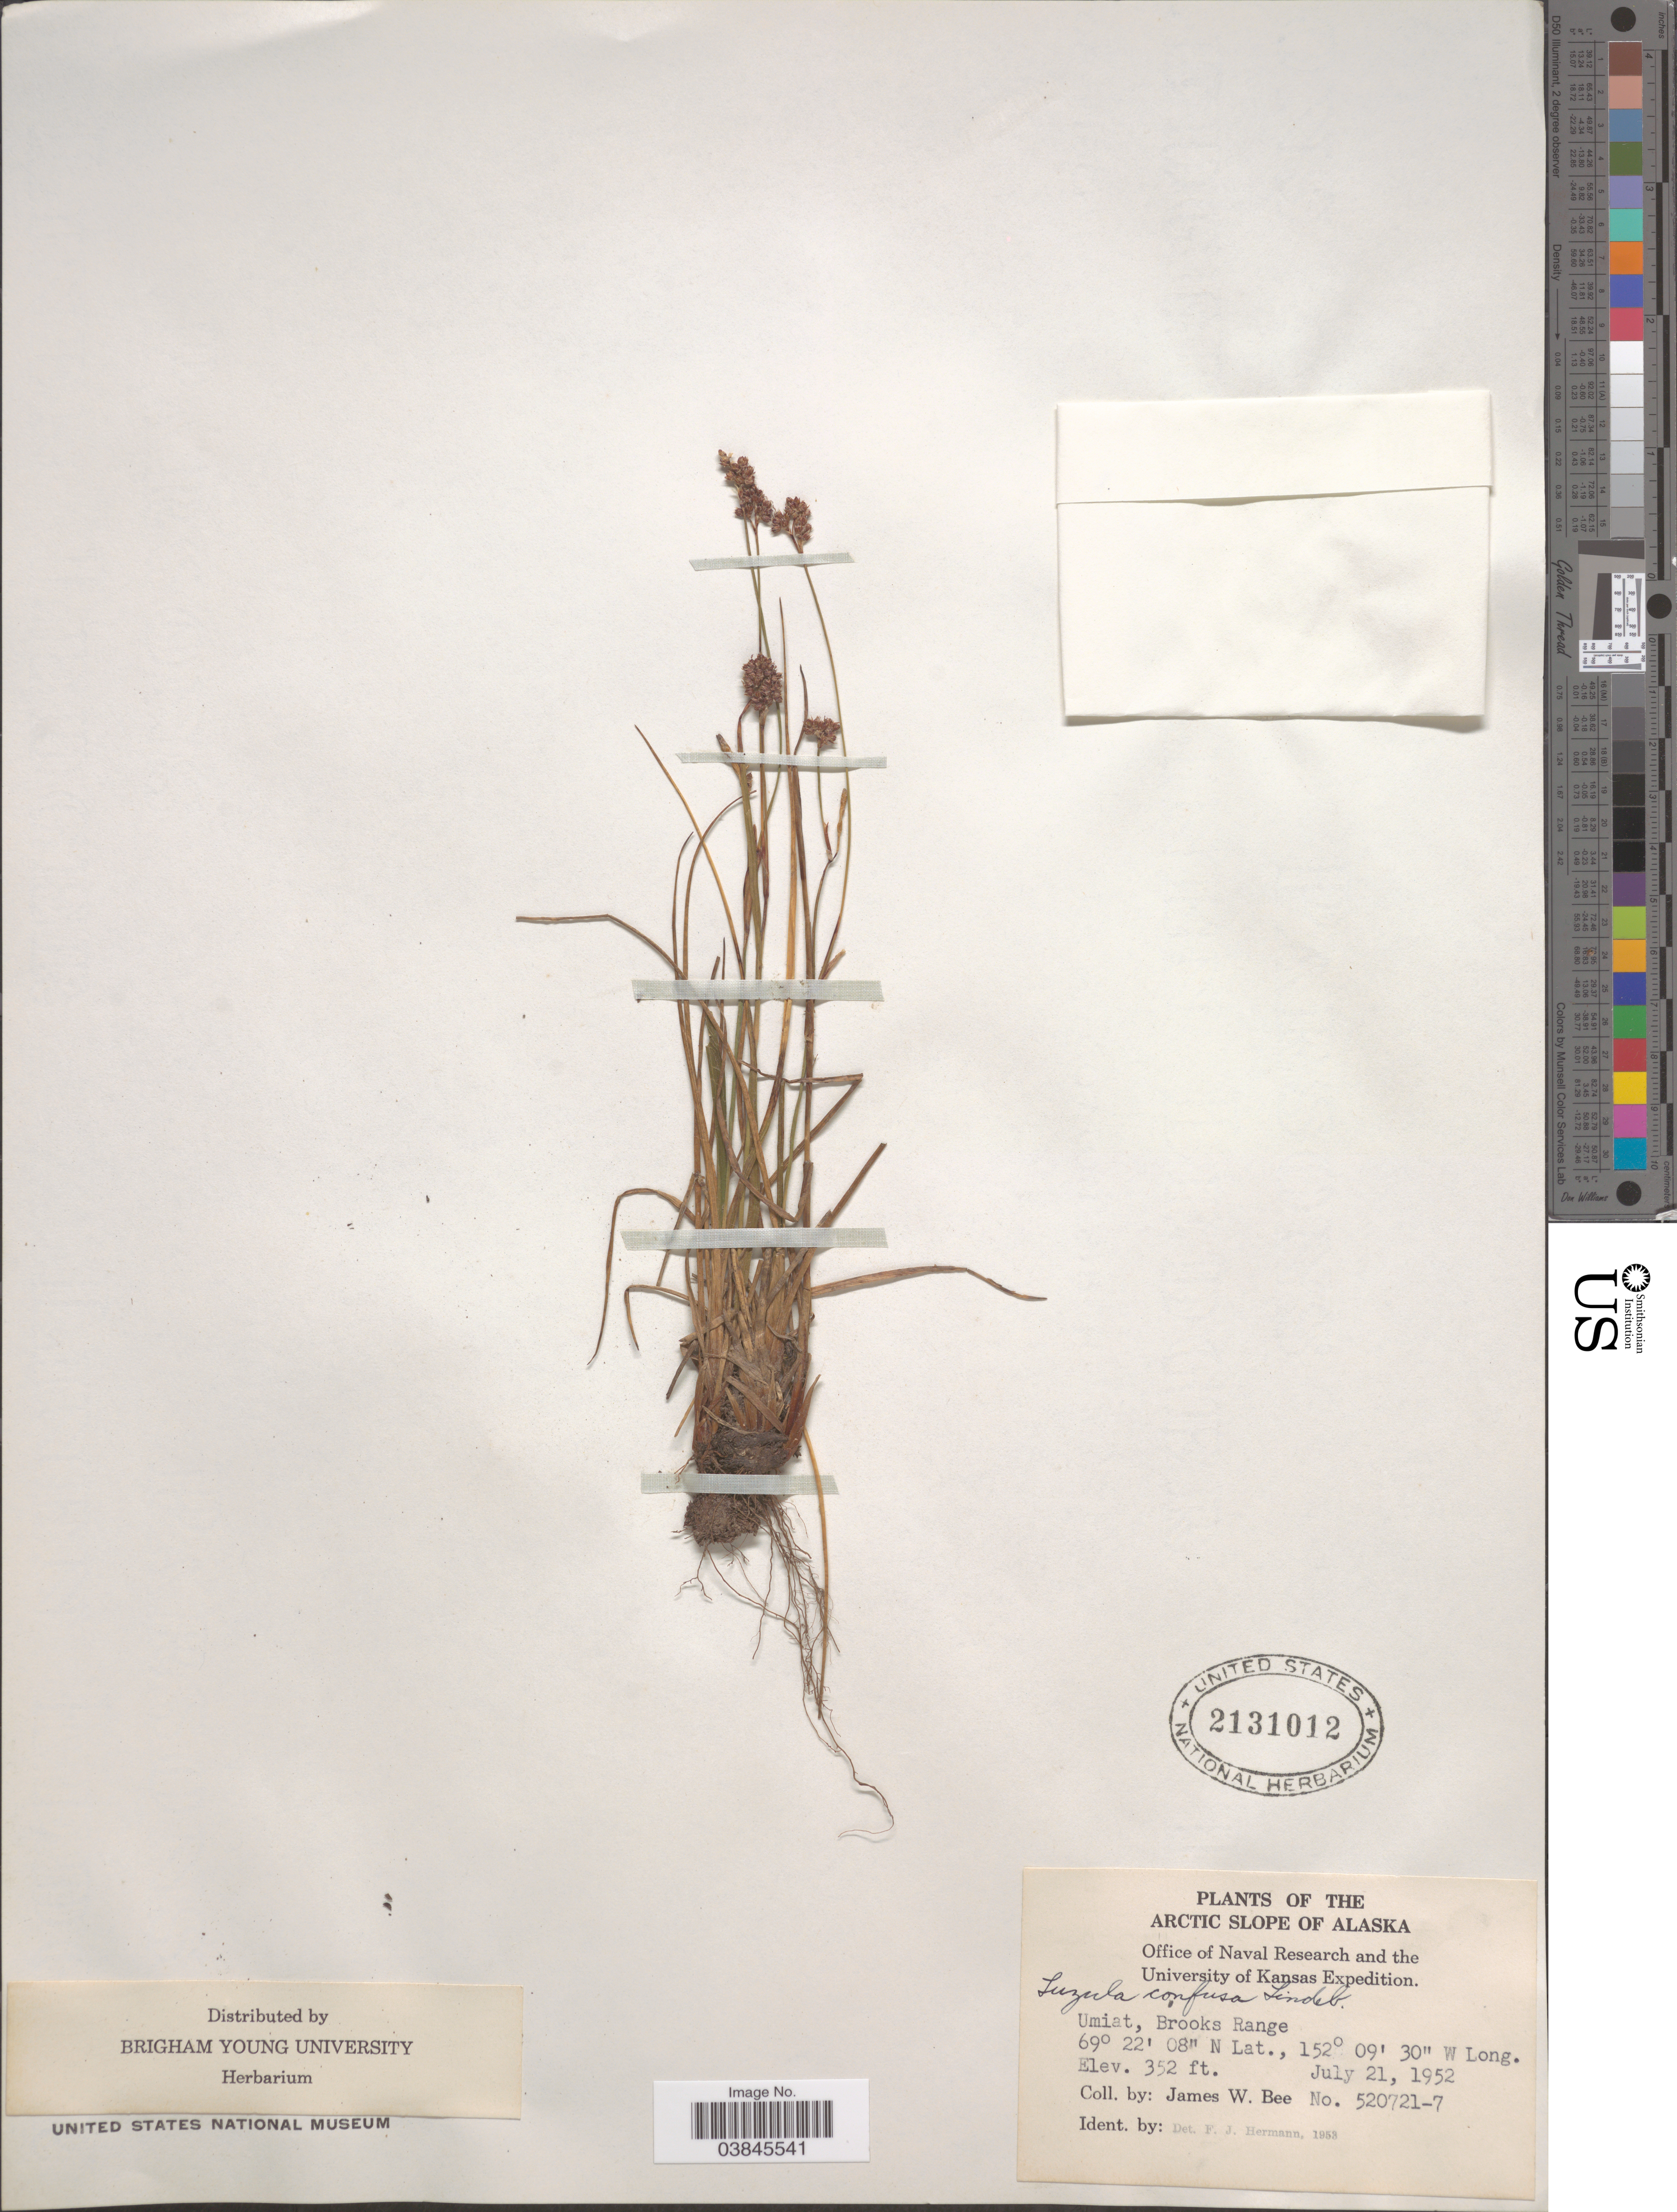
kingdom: Plantae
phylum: Tracheophyta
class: Liliopsida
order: Poales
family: Juncaceae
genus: Luzula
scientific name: Luzula confusa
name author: Lindeb.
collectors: J. Bee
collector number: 520721-7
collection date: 1952-07-21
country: United States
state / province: Alaska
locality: Arctic slope of Alaska. Umiat, Brooks Range.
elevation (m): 107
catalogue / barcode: US 2131012